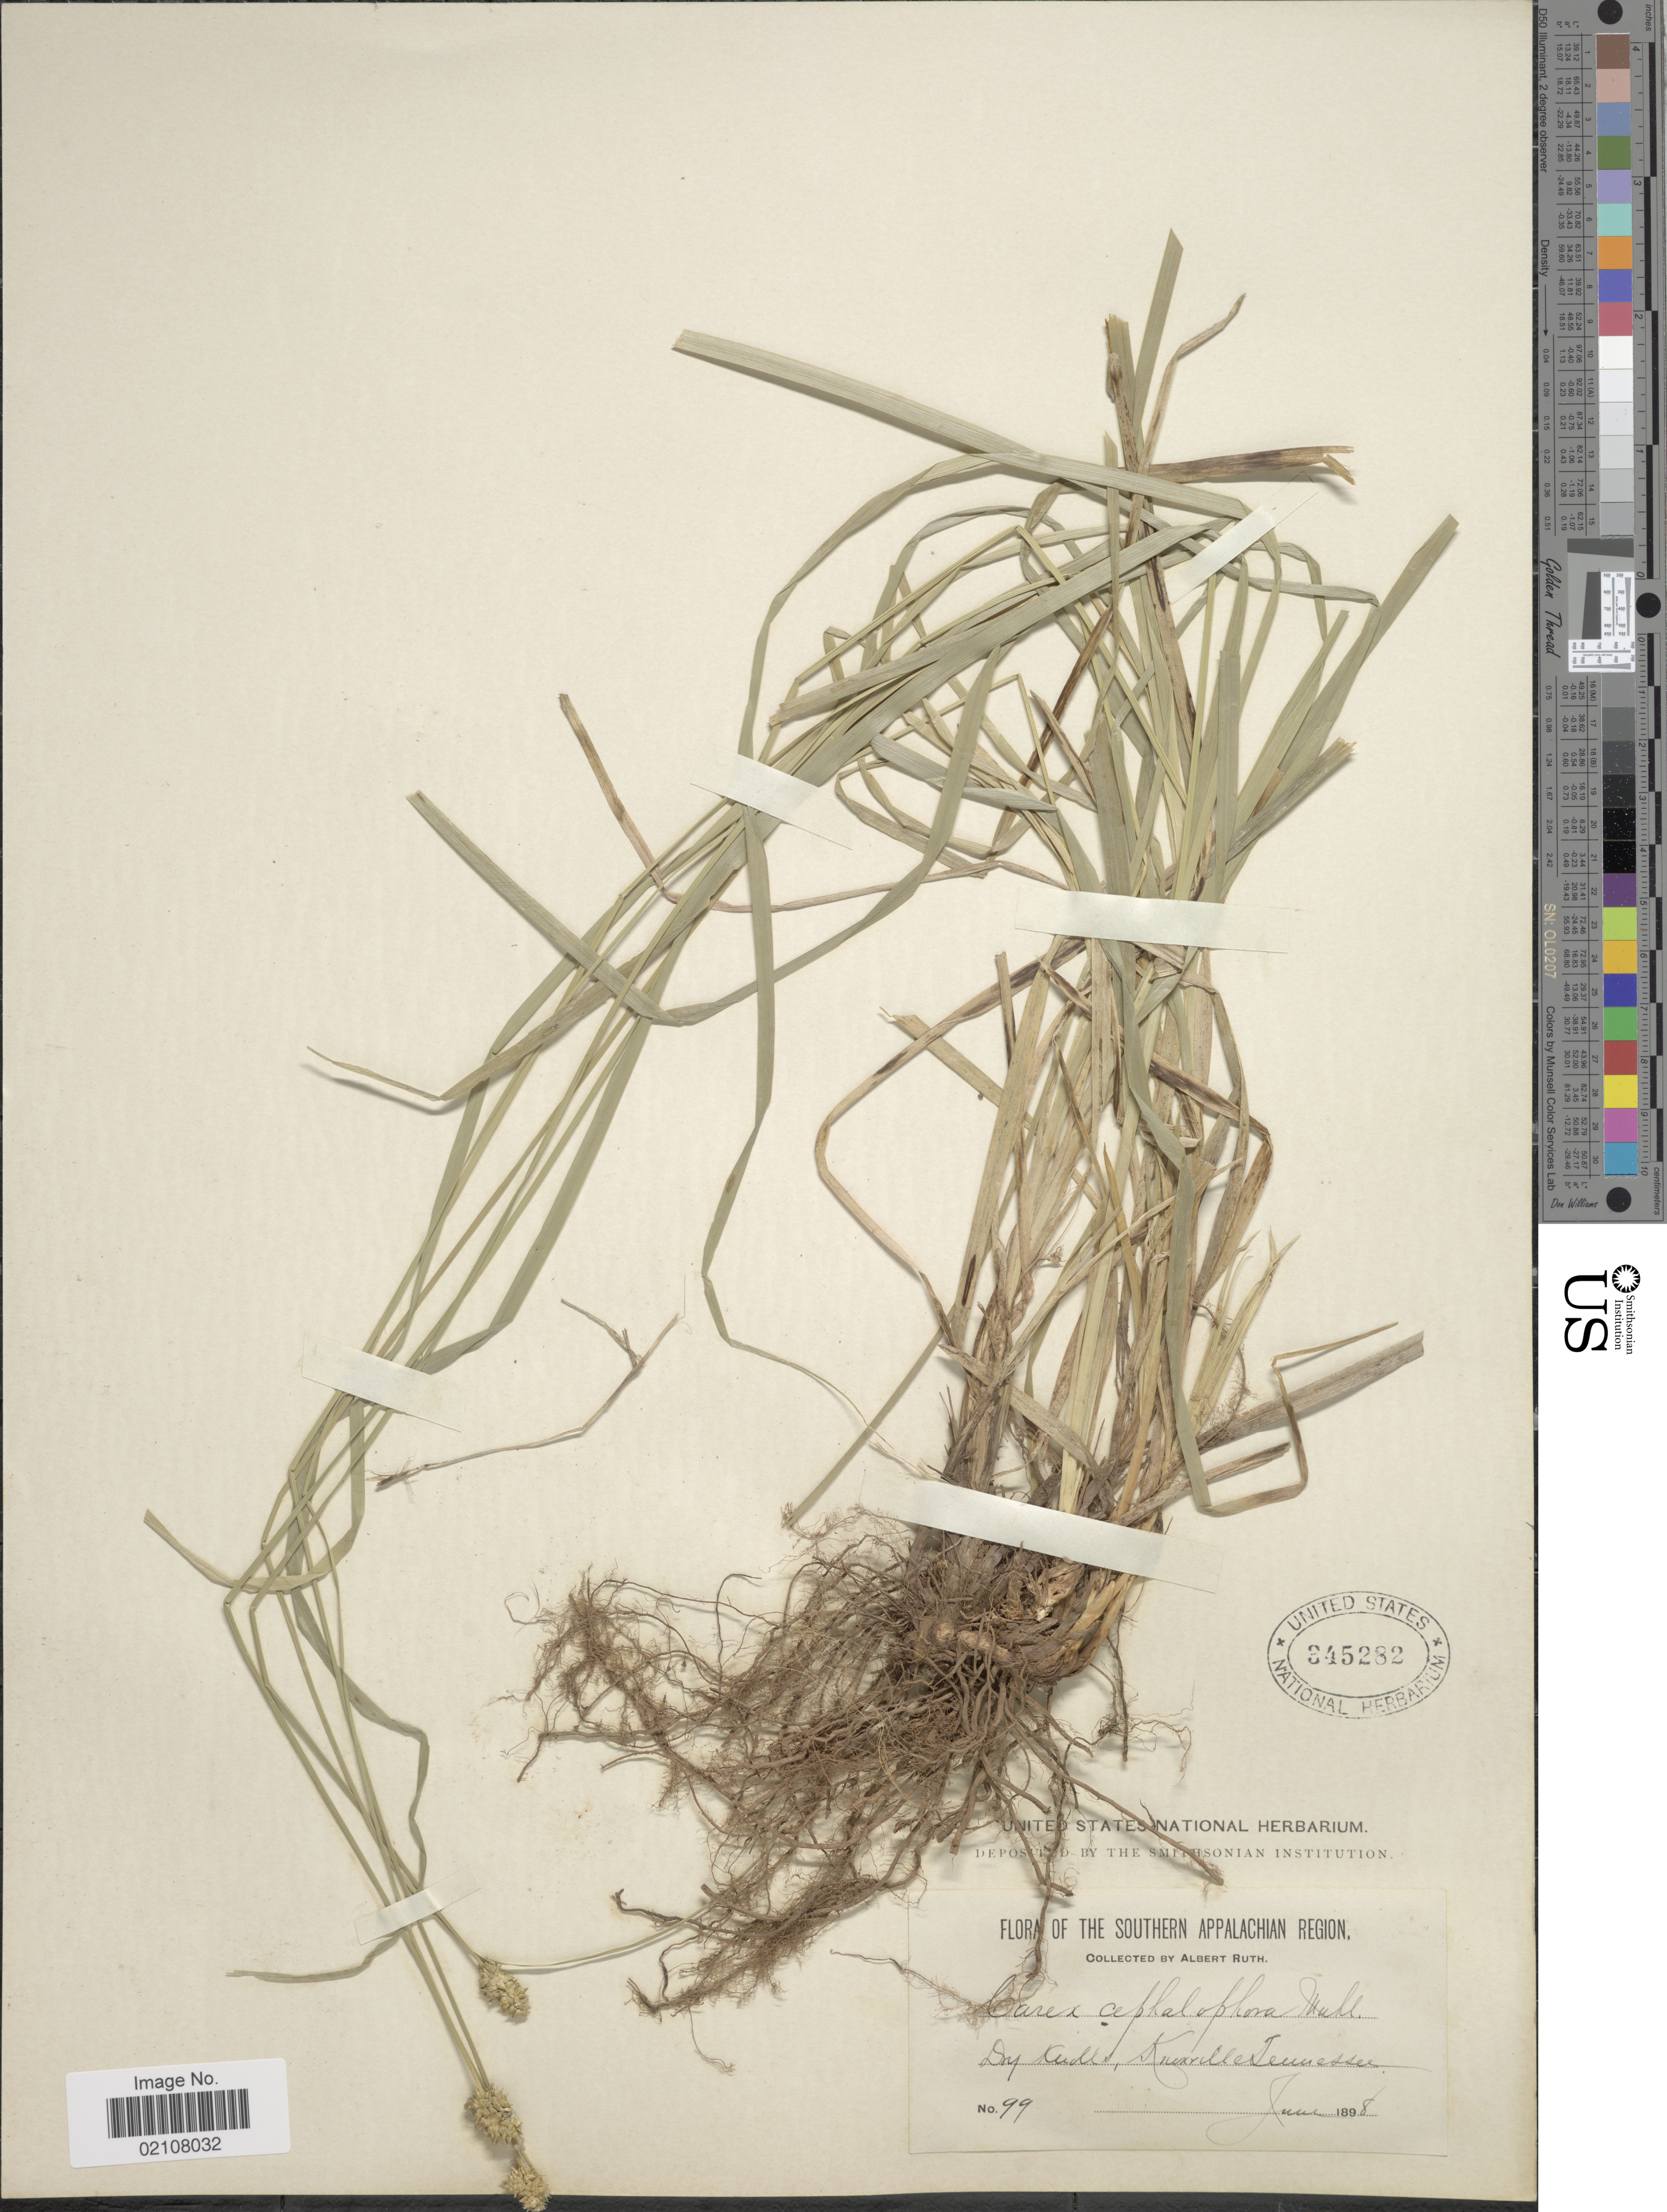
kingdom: Plantae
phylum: Tracheophyta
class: Liliopsida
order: Poales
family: Cyperaceae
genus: Carex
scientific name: Carex cephalophora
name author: Muhl. ex Willd.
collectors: A. Ruth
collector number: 99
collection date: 1898-06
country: United States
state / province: Tennessee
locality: Dry Kudle, Knoxville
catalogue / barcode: US 345282